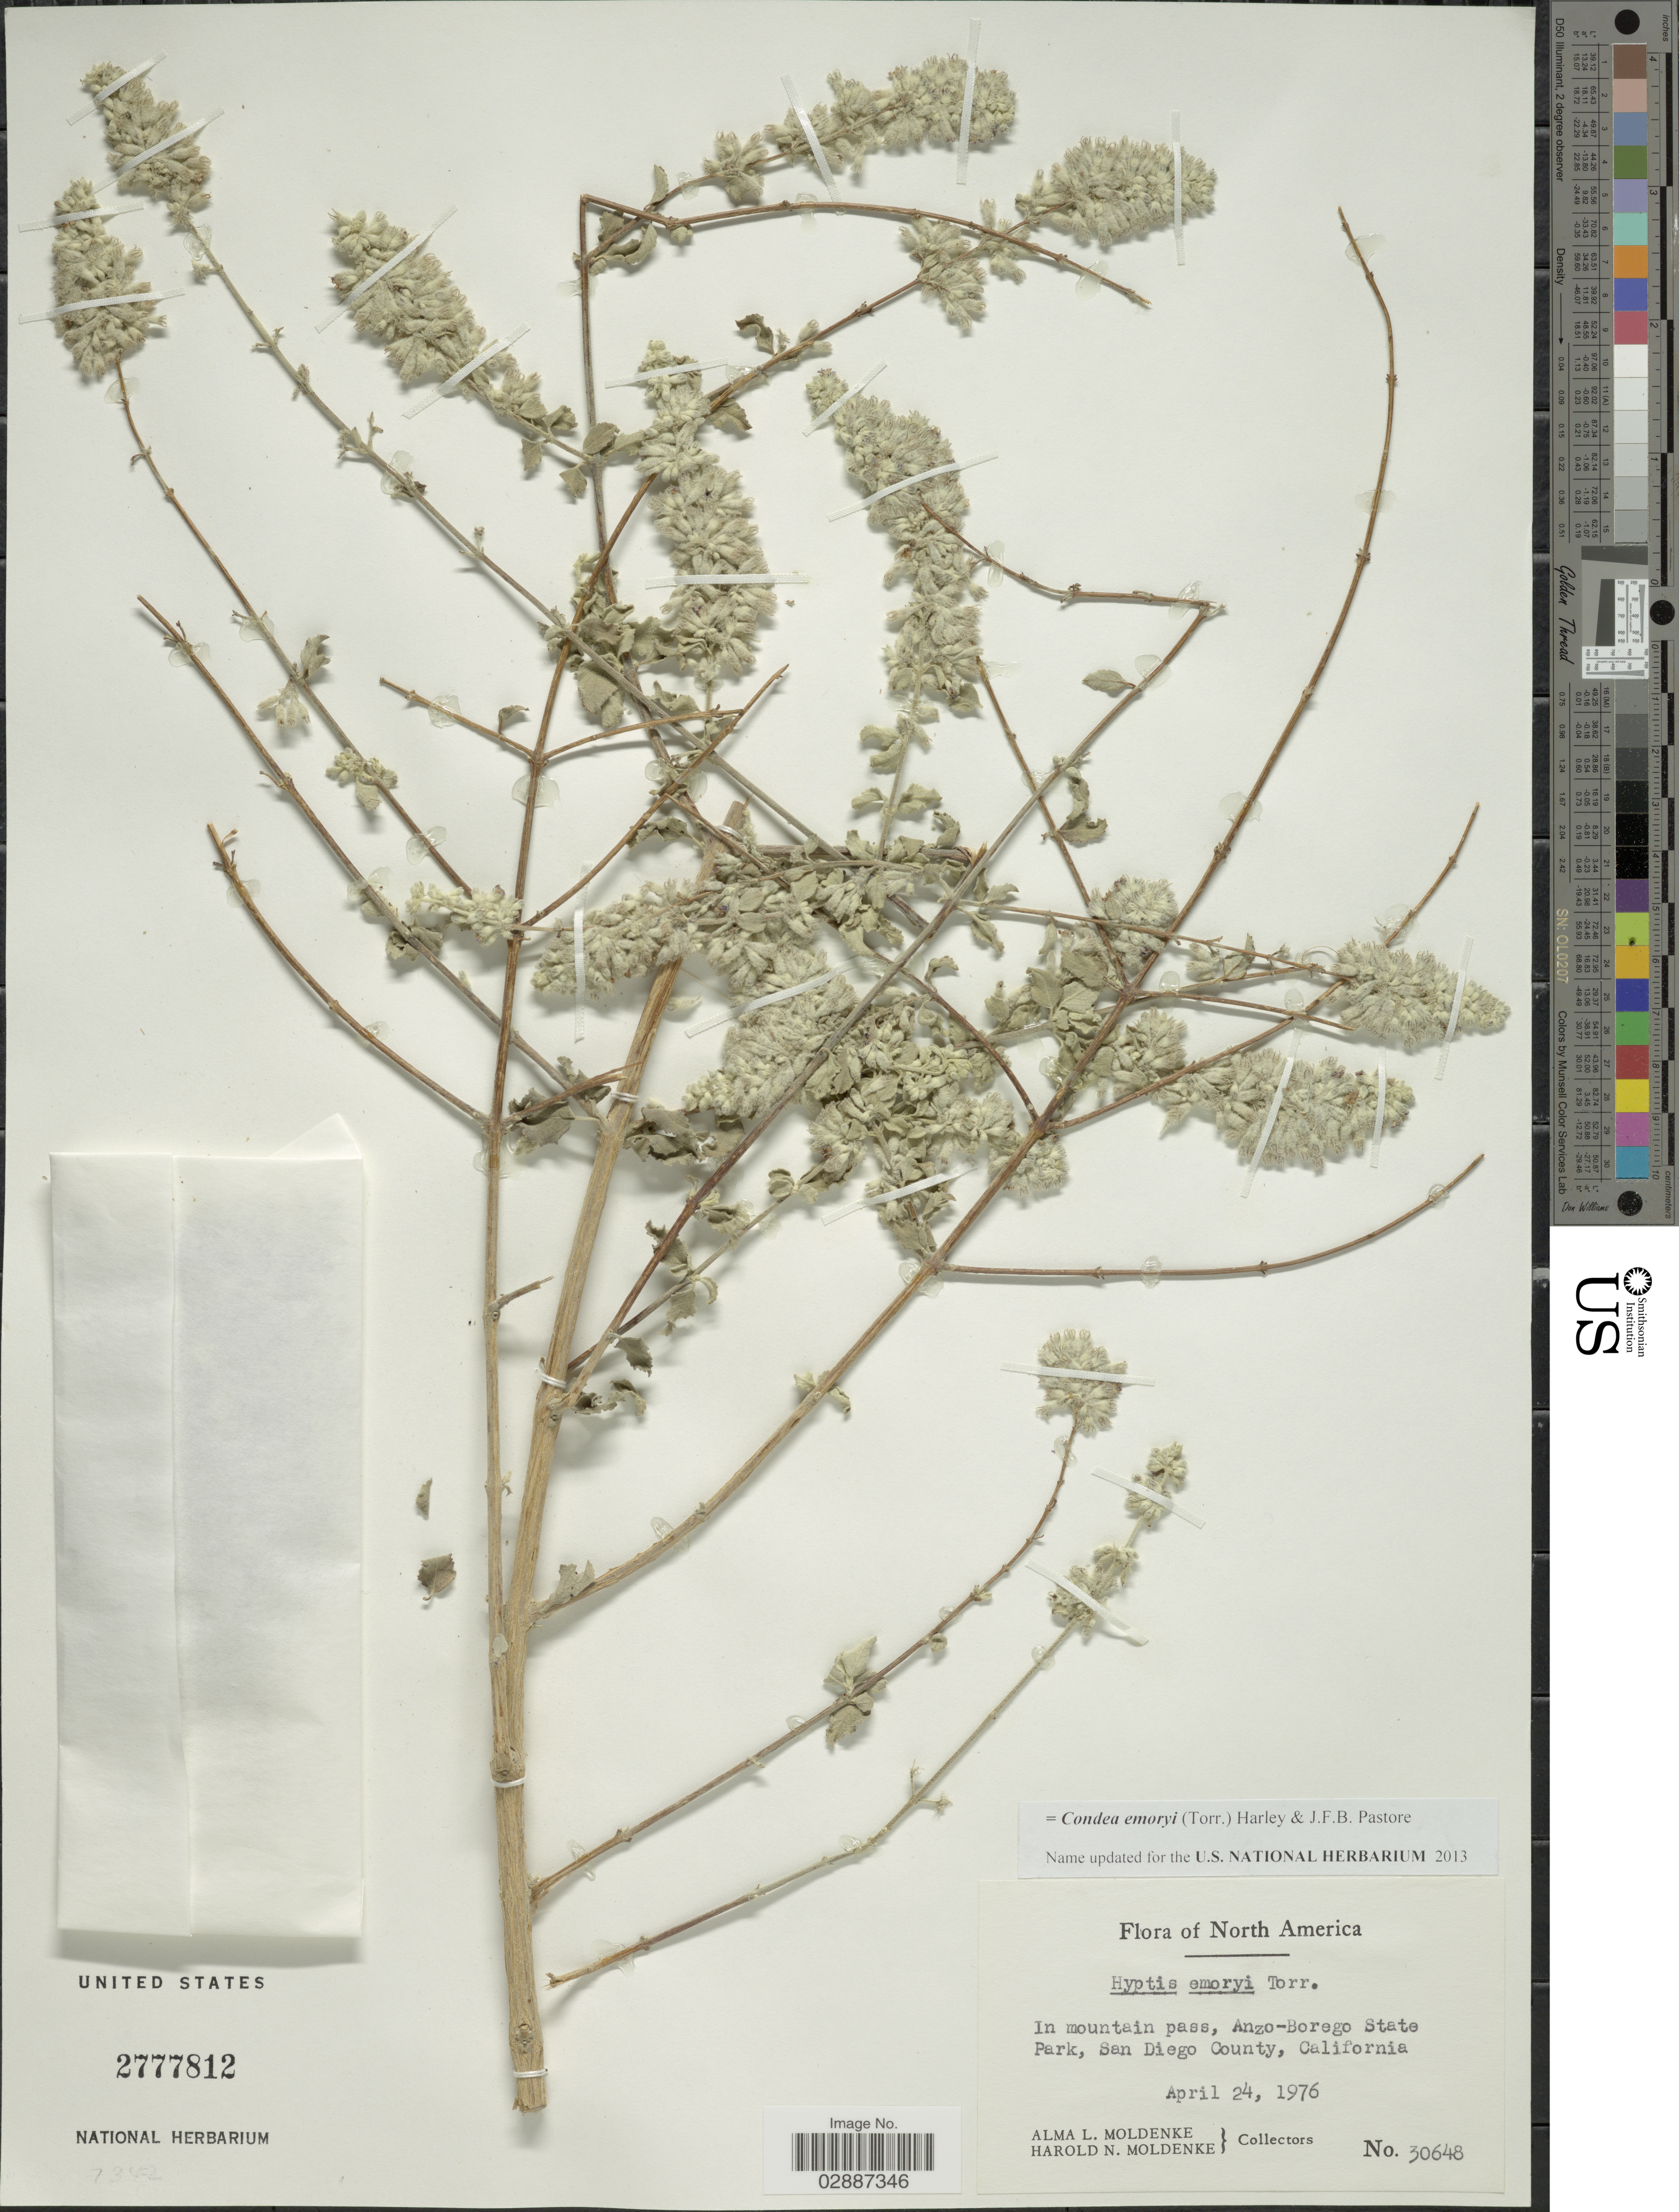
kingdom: Plantae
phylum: Tracheophyta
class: Magnoliopsida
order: Lamiales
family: Lamiaceae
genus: Condea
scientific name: Condea emoryi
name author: (Torr.) Harley & J.F.B. Pastore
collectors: A. L. Moldenke & H. N. Moldenke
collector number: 30648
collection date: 1976-04-24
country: United States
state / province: California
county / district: San Diego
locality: In mountain pass, Anzo-Borego State Park, San Diego County.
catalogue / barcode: US 2777812